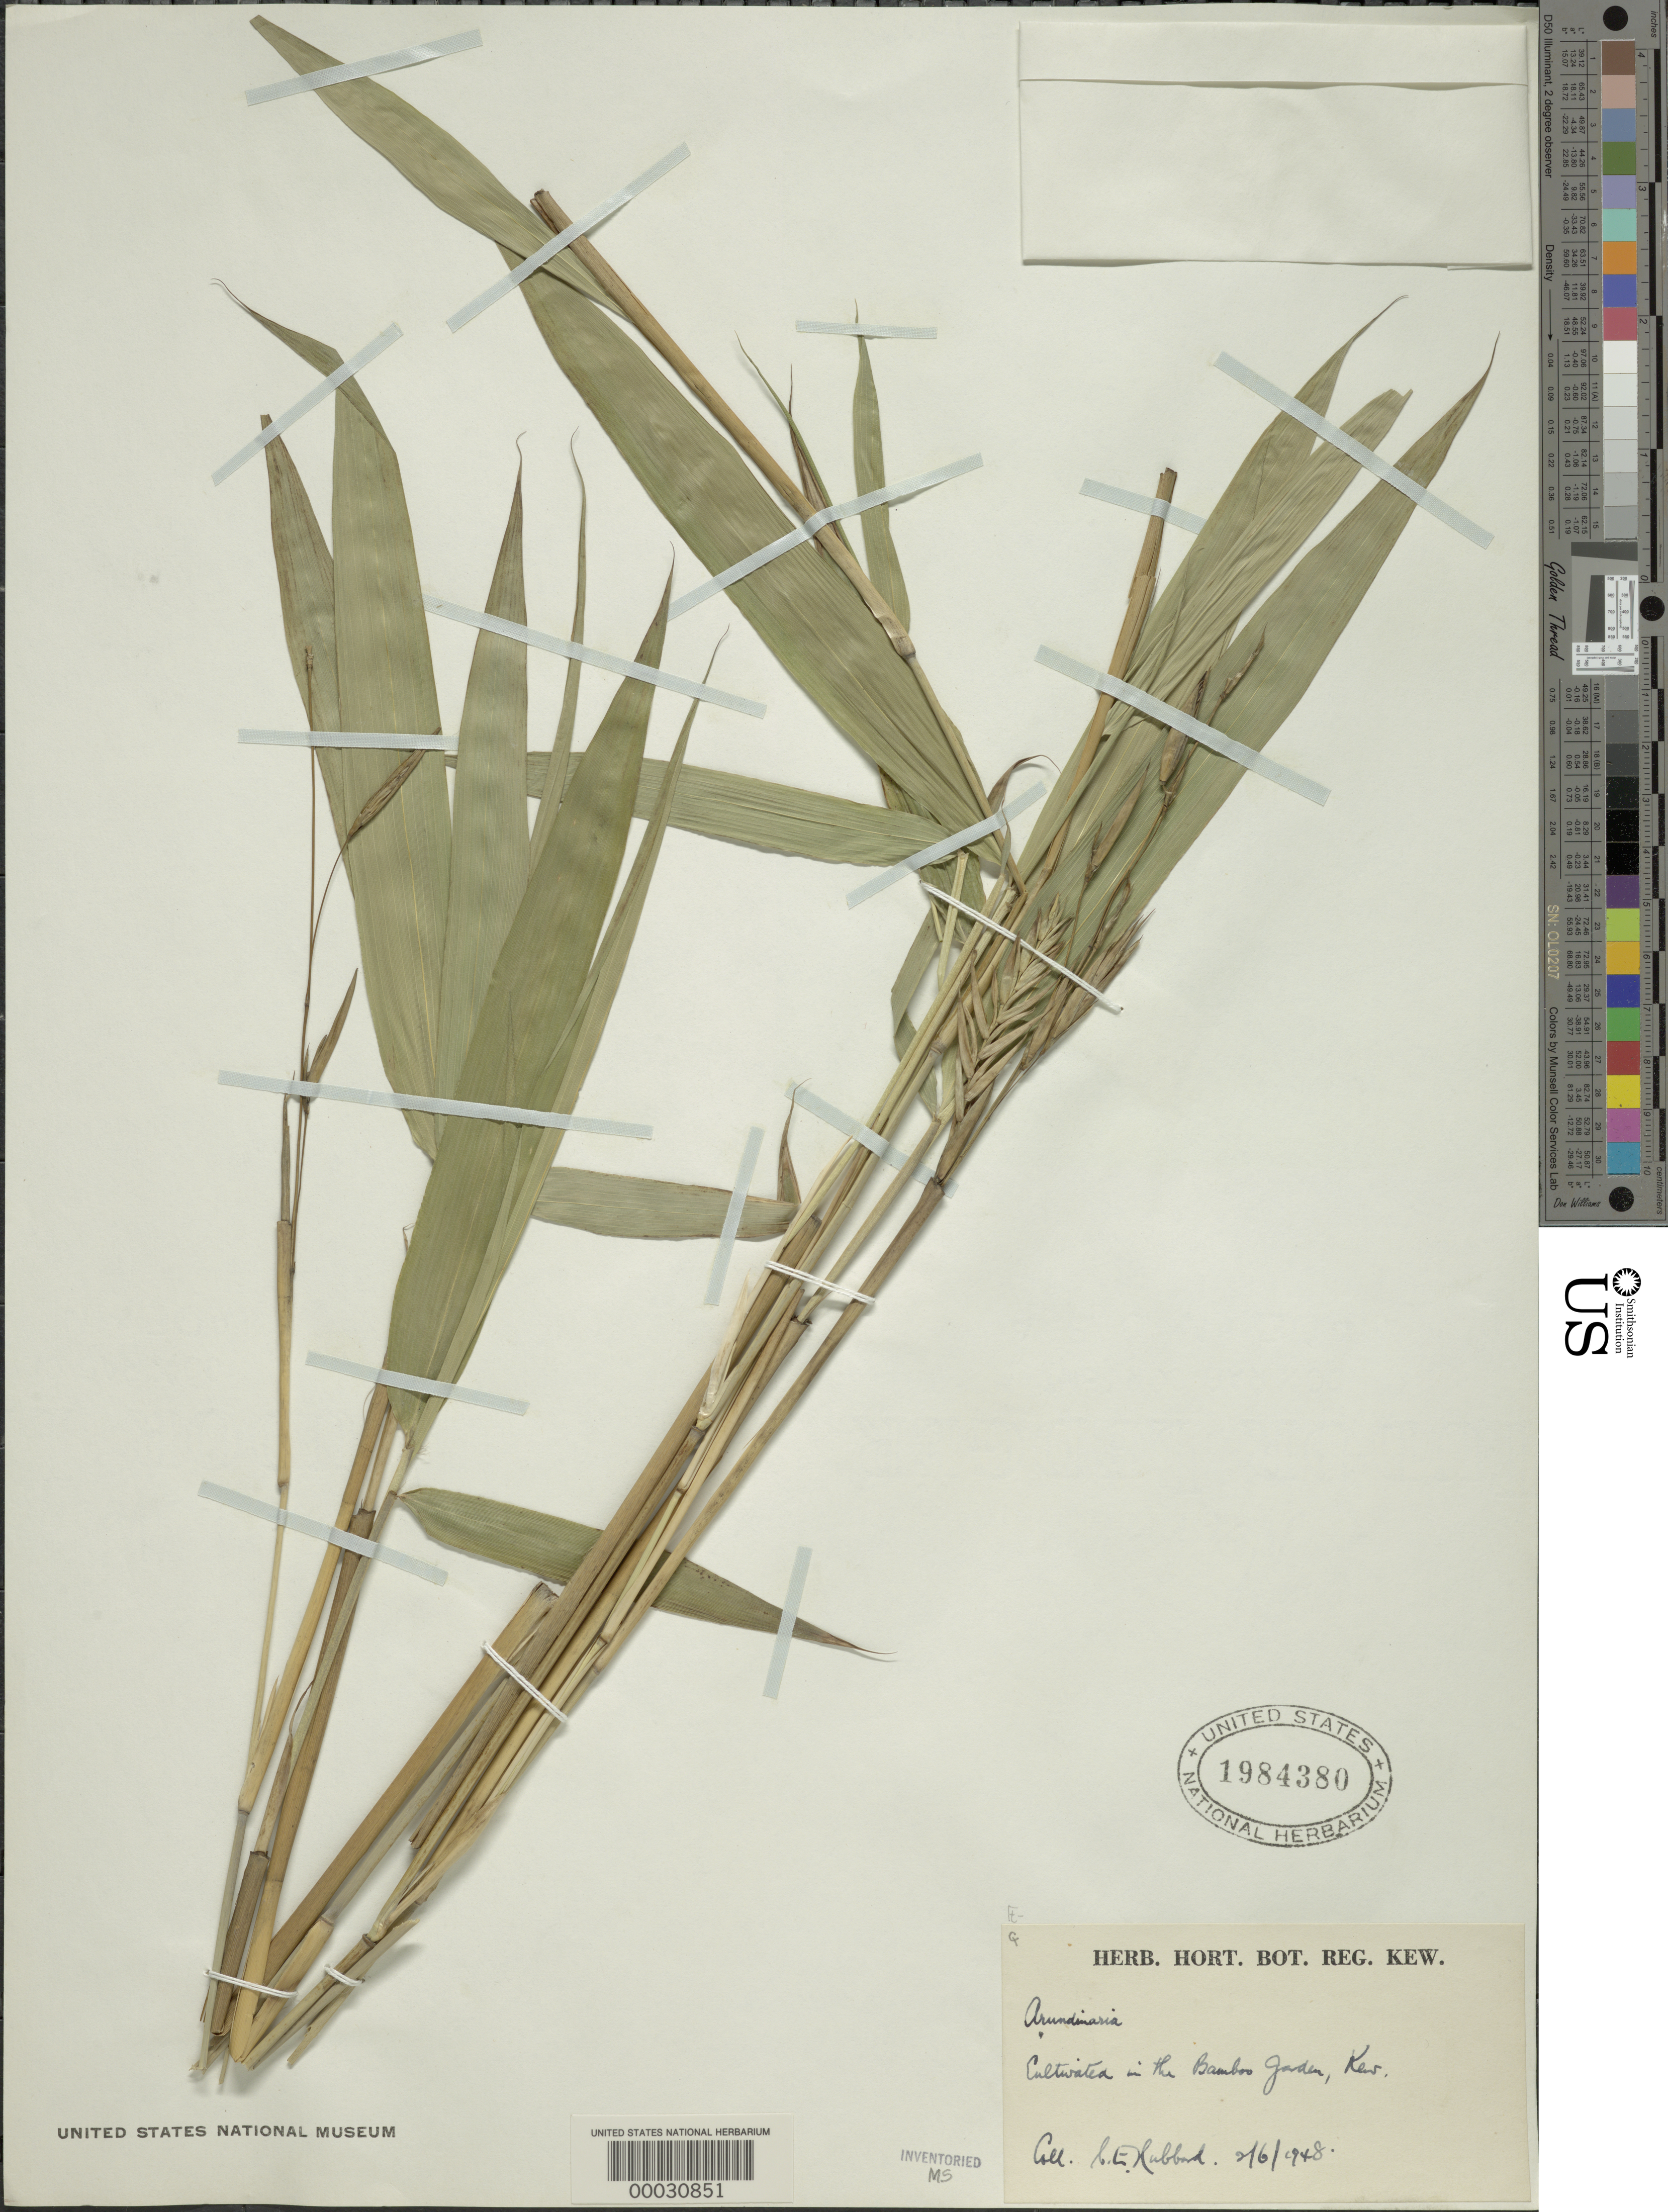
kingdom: Plantae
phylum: Tracheophyta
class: Liliopsida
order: Poales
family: Poaceae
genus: Arundinaria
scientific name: Arundinaria sp.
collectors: C. E. Hubbard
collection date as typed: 02 Jun 1948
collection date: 1948-06-02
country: United Kingdom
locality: Bamboo gardens-kew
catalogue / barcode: US 1984380